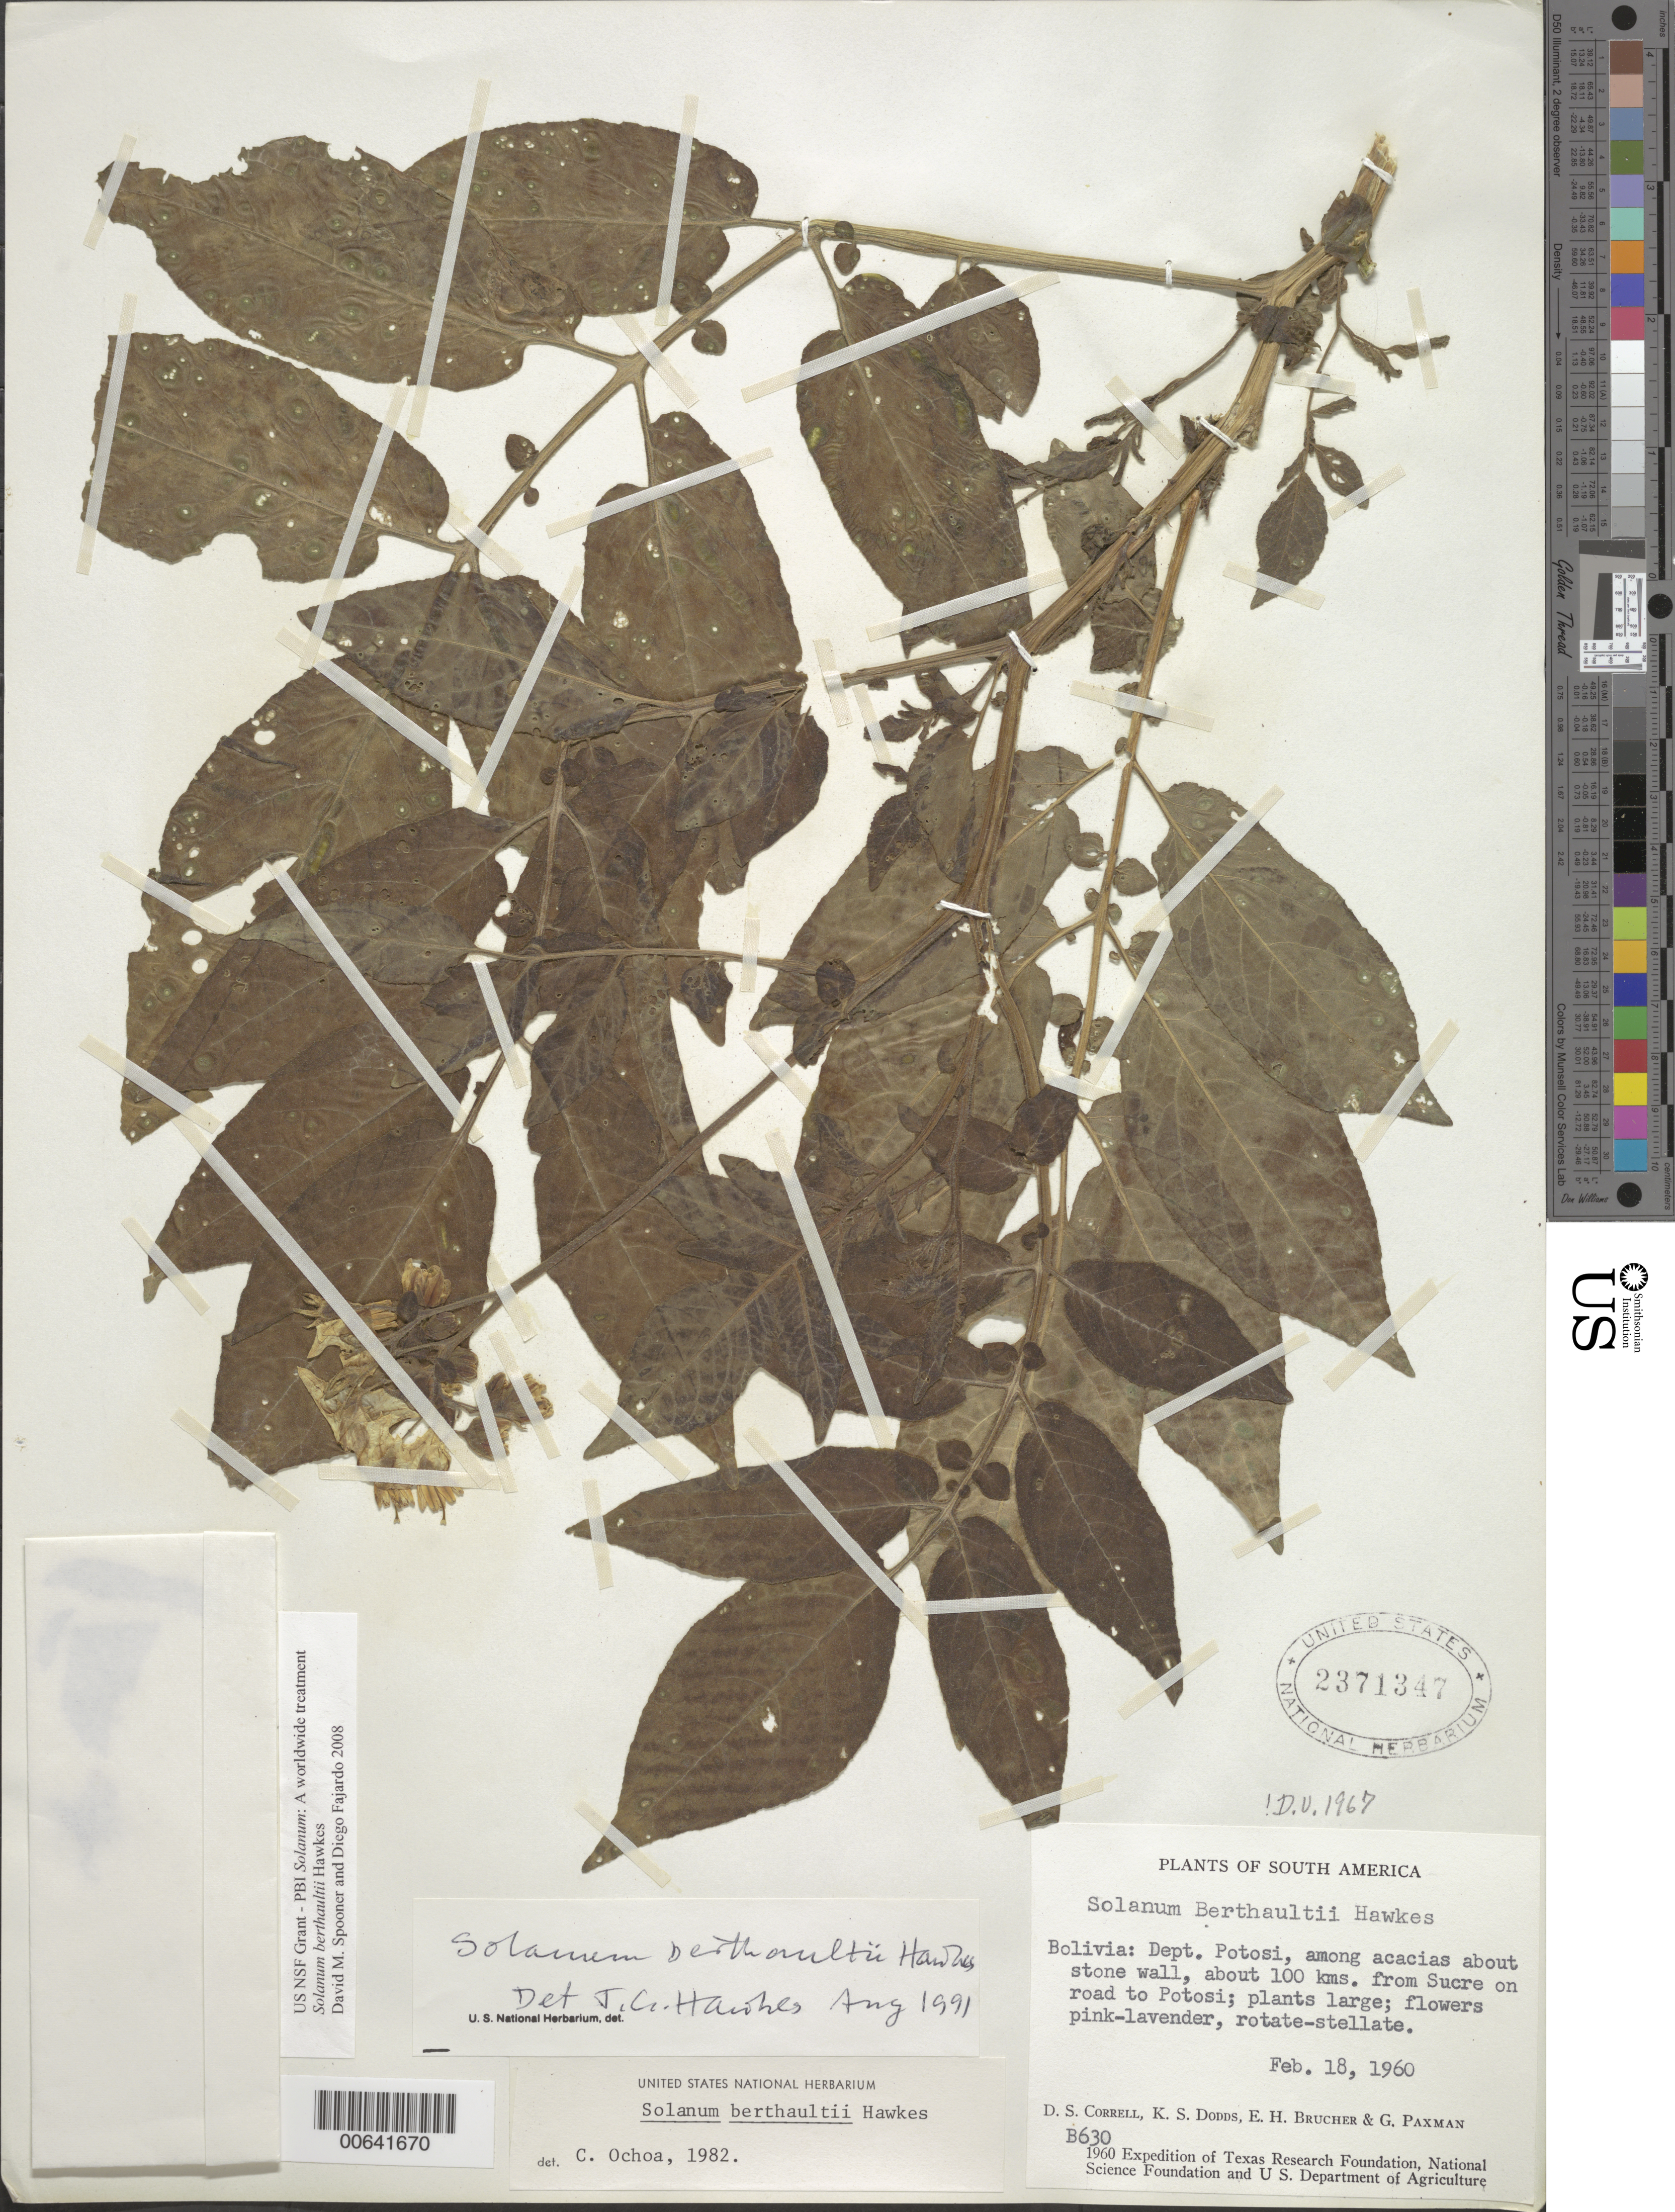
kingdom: Plantae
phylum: Tracheophyta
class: Magnoliopsida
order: Solanales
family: Solanaceae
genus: Solanum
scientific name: Solanum berthaultii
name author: Hawkes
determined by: Hawkes, J. G.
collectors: D. S. Correll, K. Dodds, E. Bruche & G. Paxman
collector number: B 630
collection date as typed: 18 Feb 1990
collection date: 1990-02-18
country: Bolivia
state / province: Potosí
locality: Km 100 en ruta Sucre-Potosi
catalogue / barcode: US 2371347